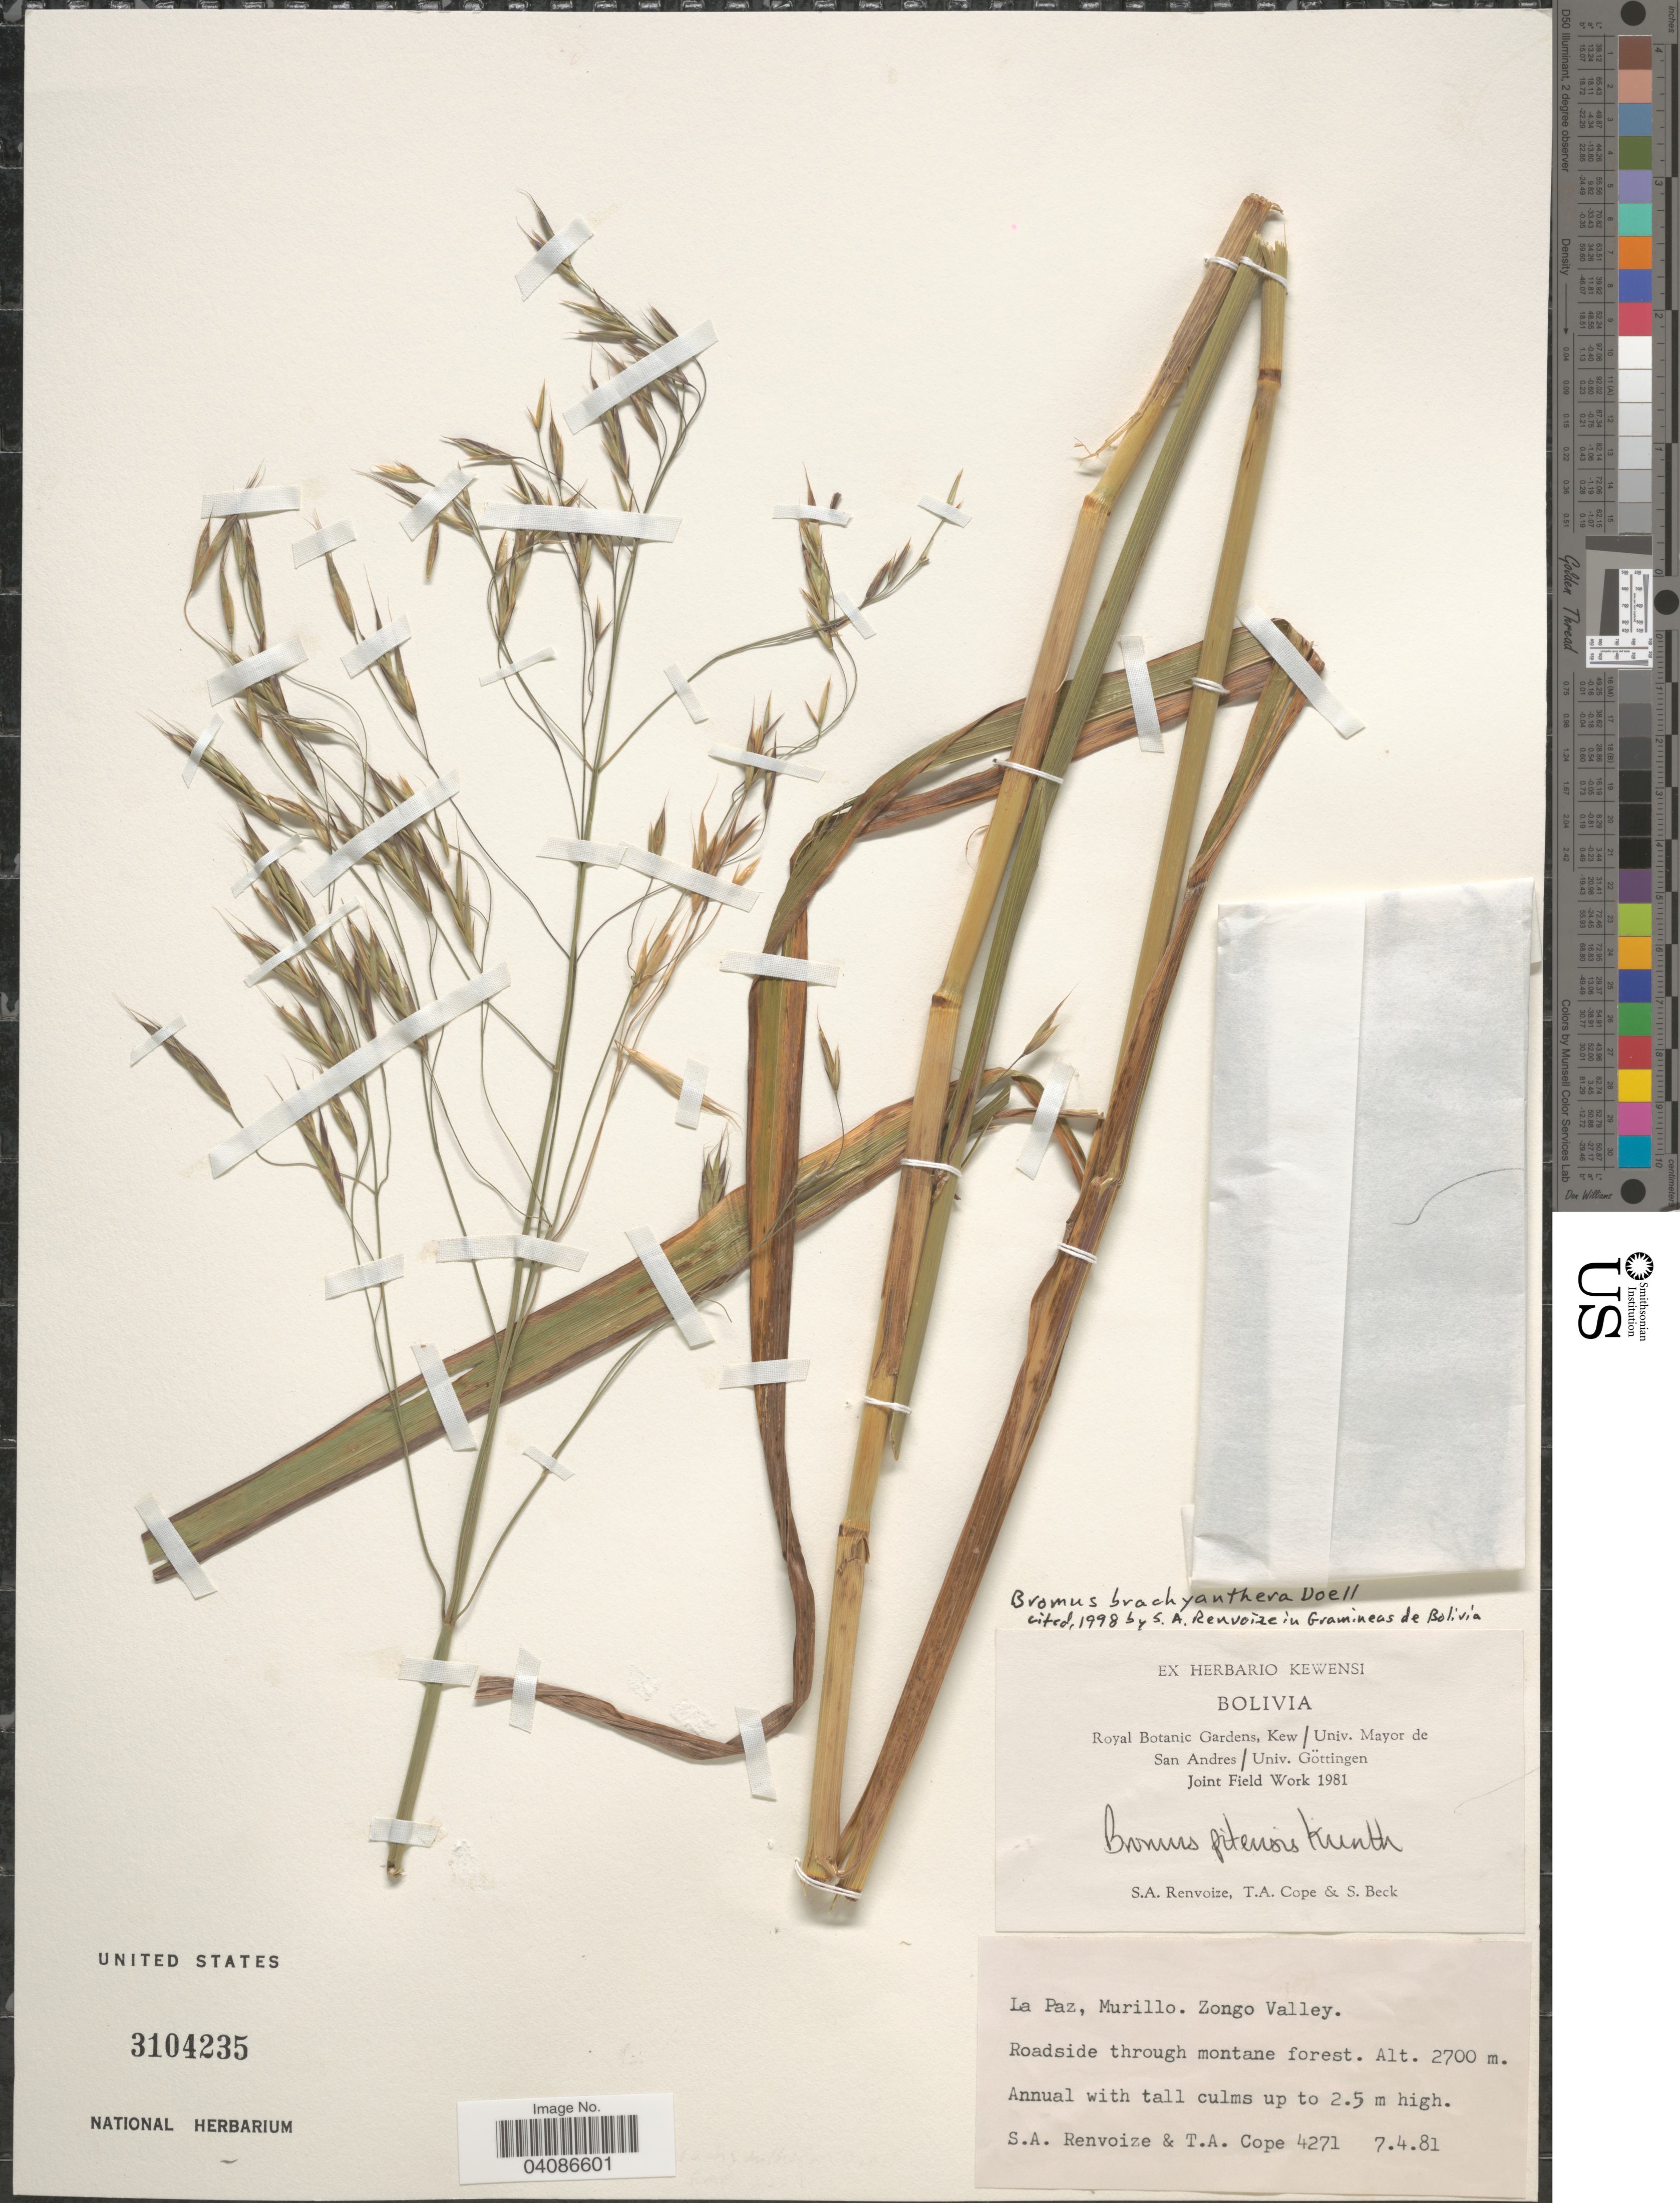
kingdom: Plantae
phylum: Tracheophyta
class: Liliopsida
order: Poales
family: Poaceae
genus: Bromus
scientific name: Bromus brachyanthera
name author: Döll in Mart.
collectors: S. A. Renvoize, T. A. Cope & S. G. Beck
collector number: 4271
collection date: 1981-04-07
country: Bolivia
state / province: La Paz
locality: Murillo. Zongo Valley. Roadside through montane forest.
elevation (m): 2700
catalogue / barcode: US 3104235